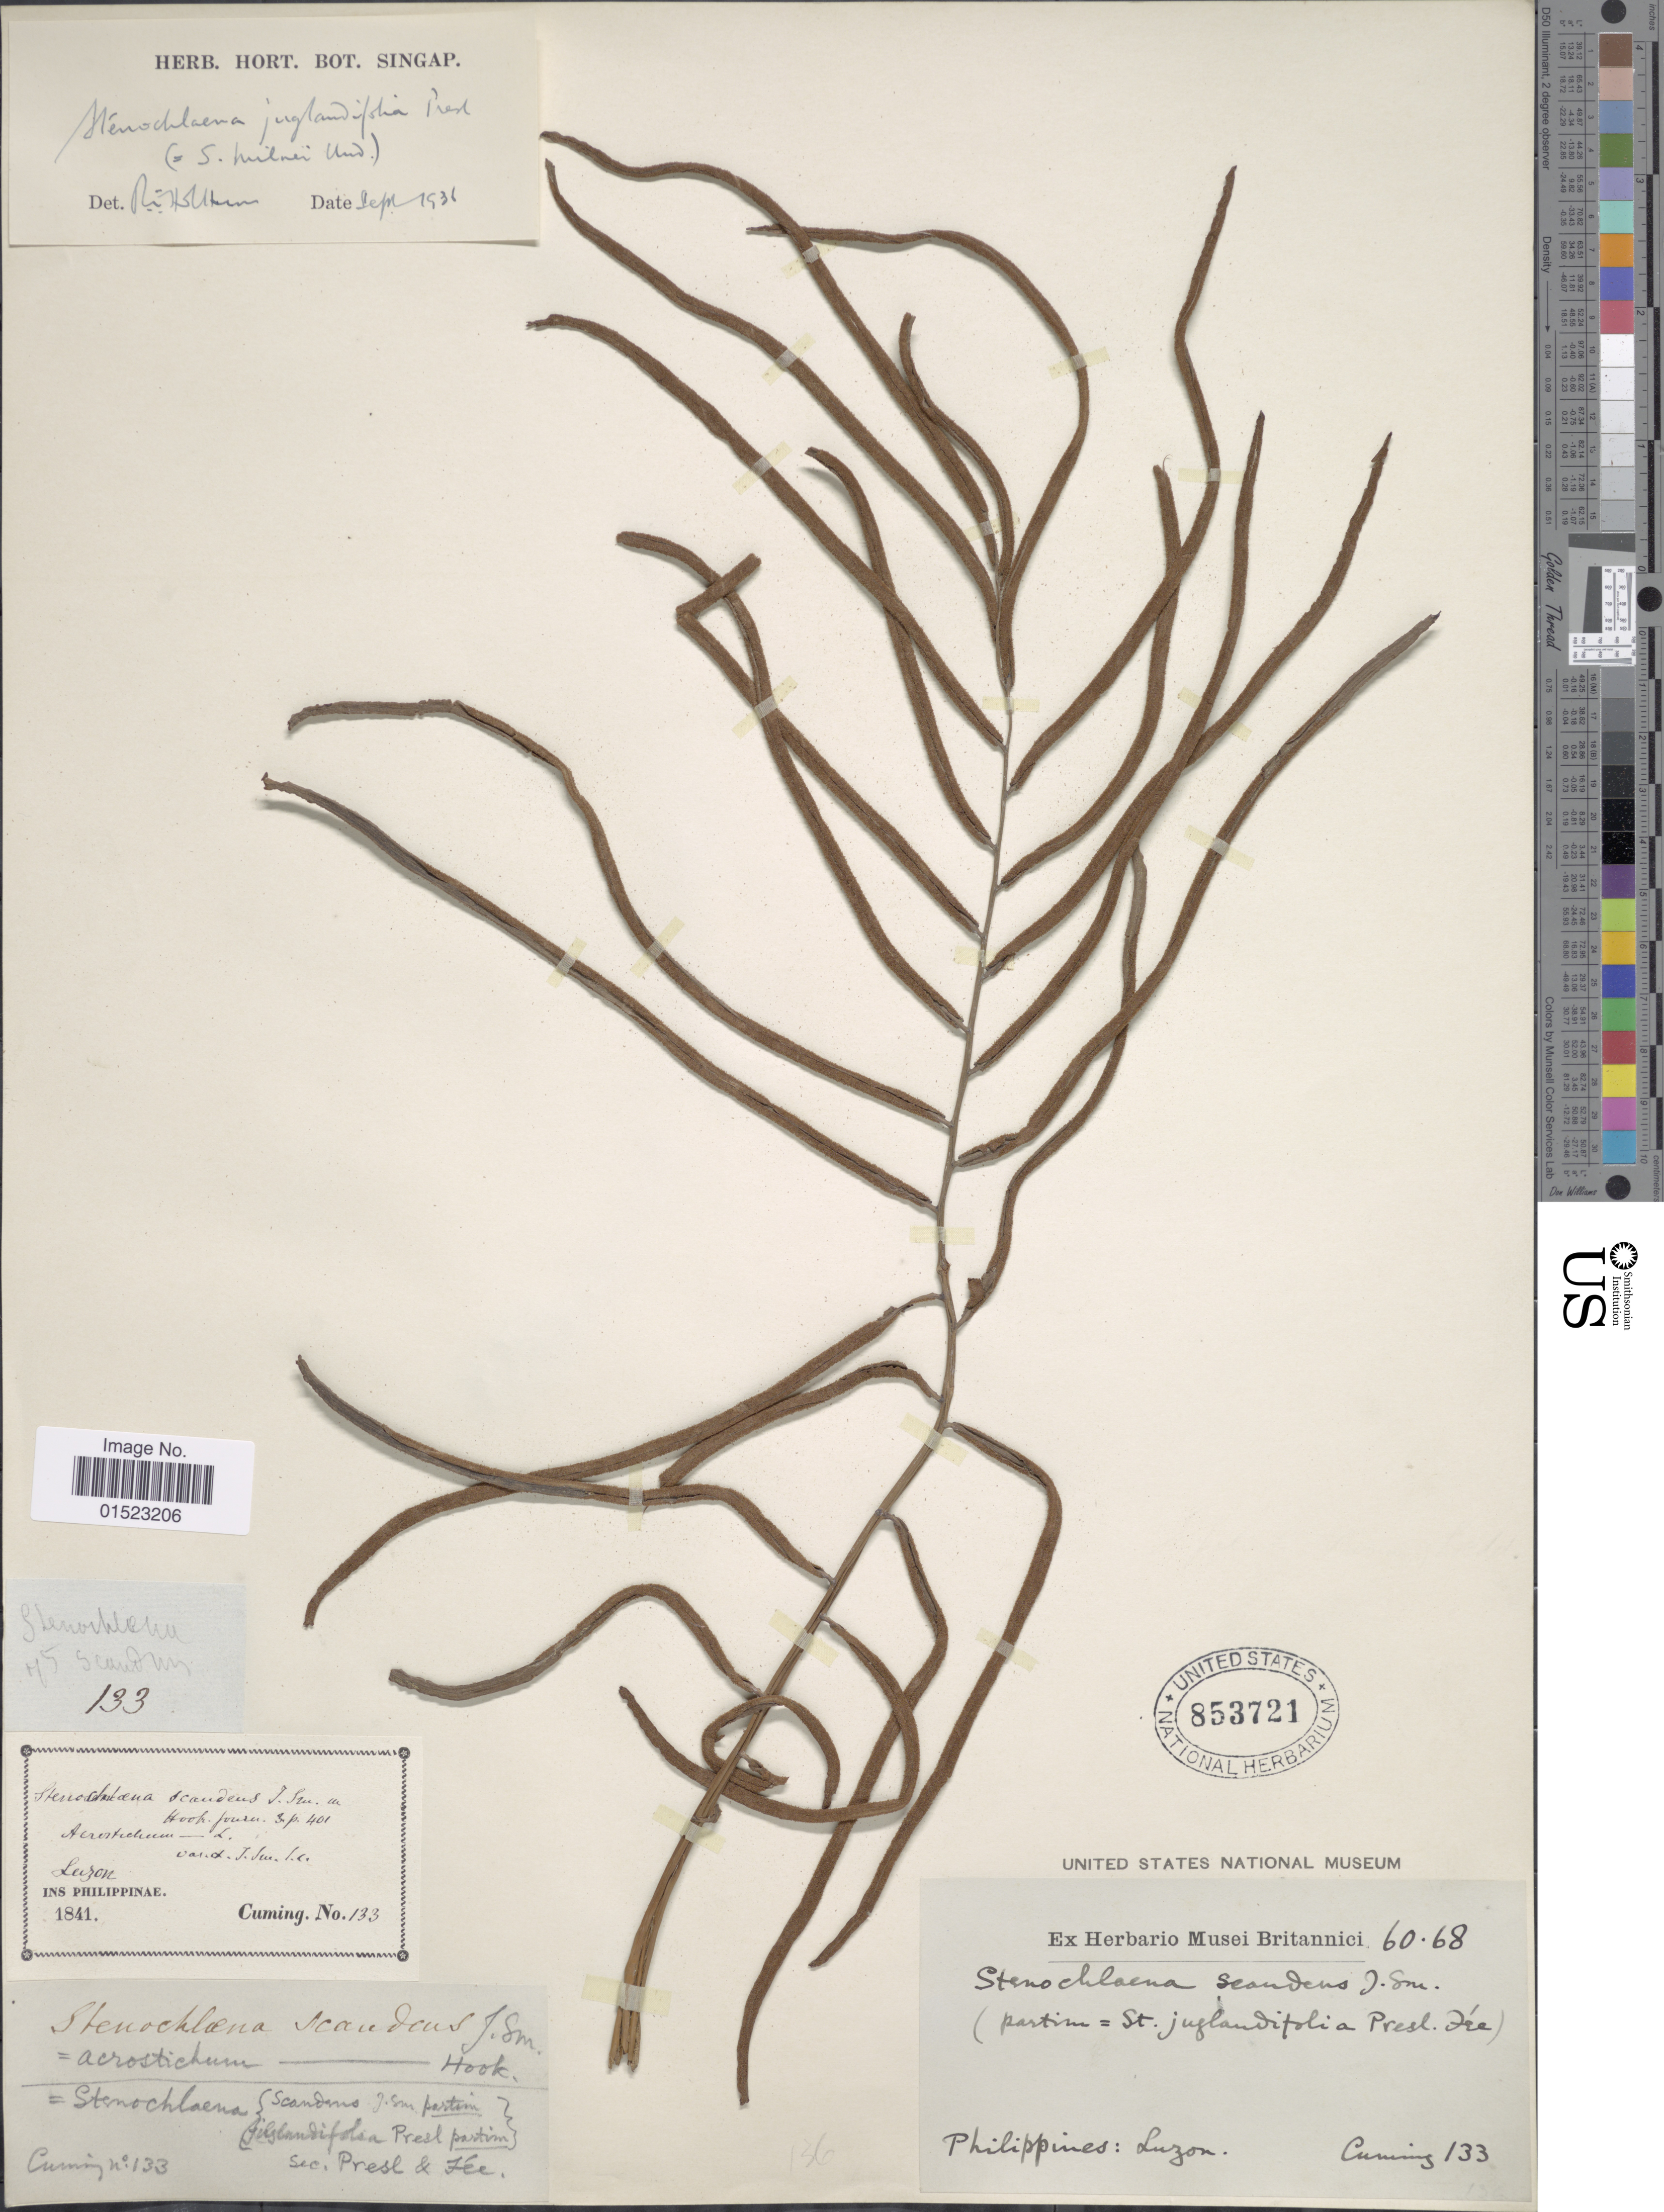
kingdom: Plantae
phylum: Tracheophyta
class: Polypodiopsida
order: Polypodiales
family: Blechnaceae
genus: Stenochlaena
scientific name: Stenochlaena milnei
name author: Underw.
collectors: -. Cuming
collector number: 133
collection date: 1841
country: Philippines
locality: Luzon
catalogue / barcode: US 853721